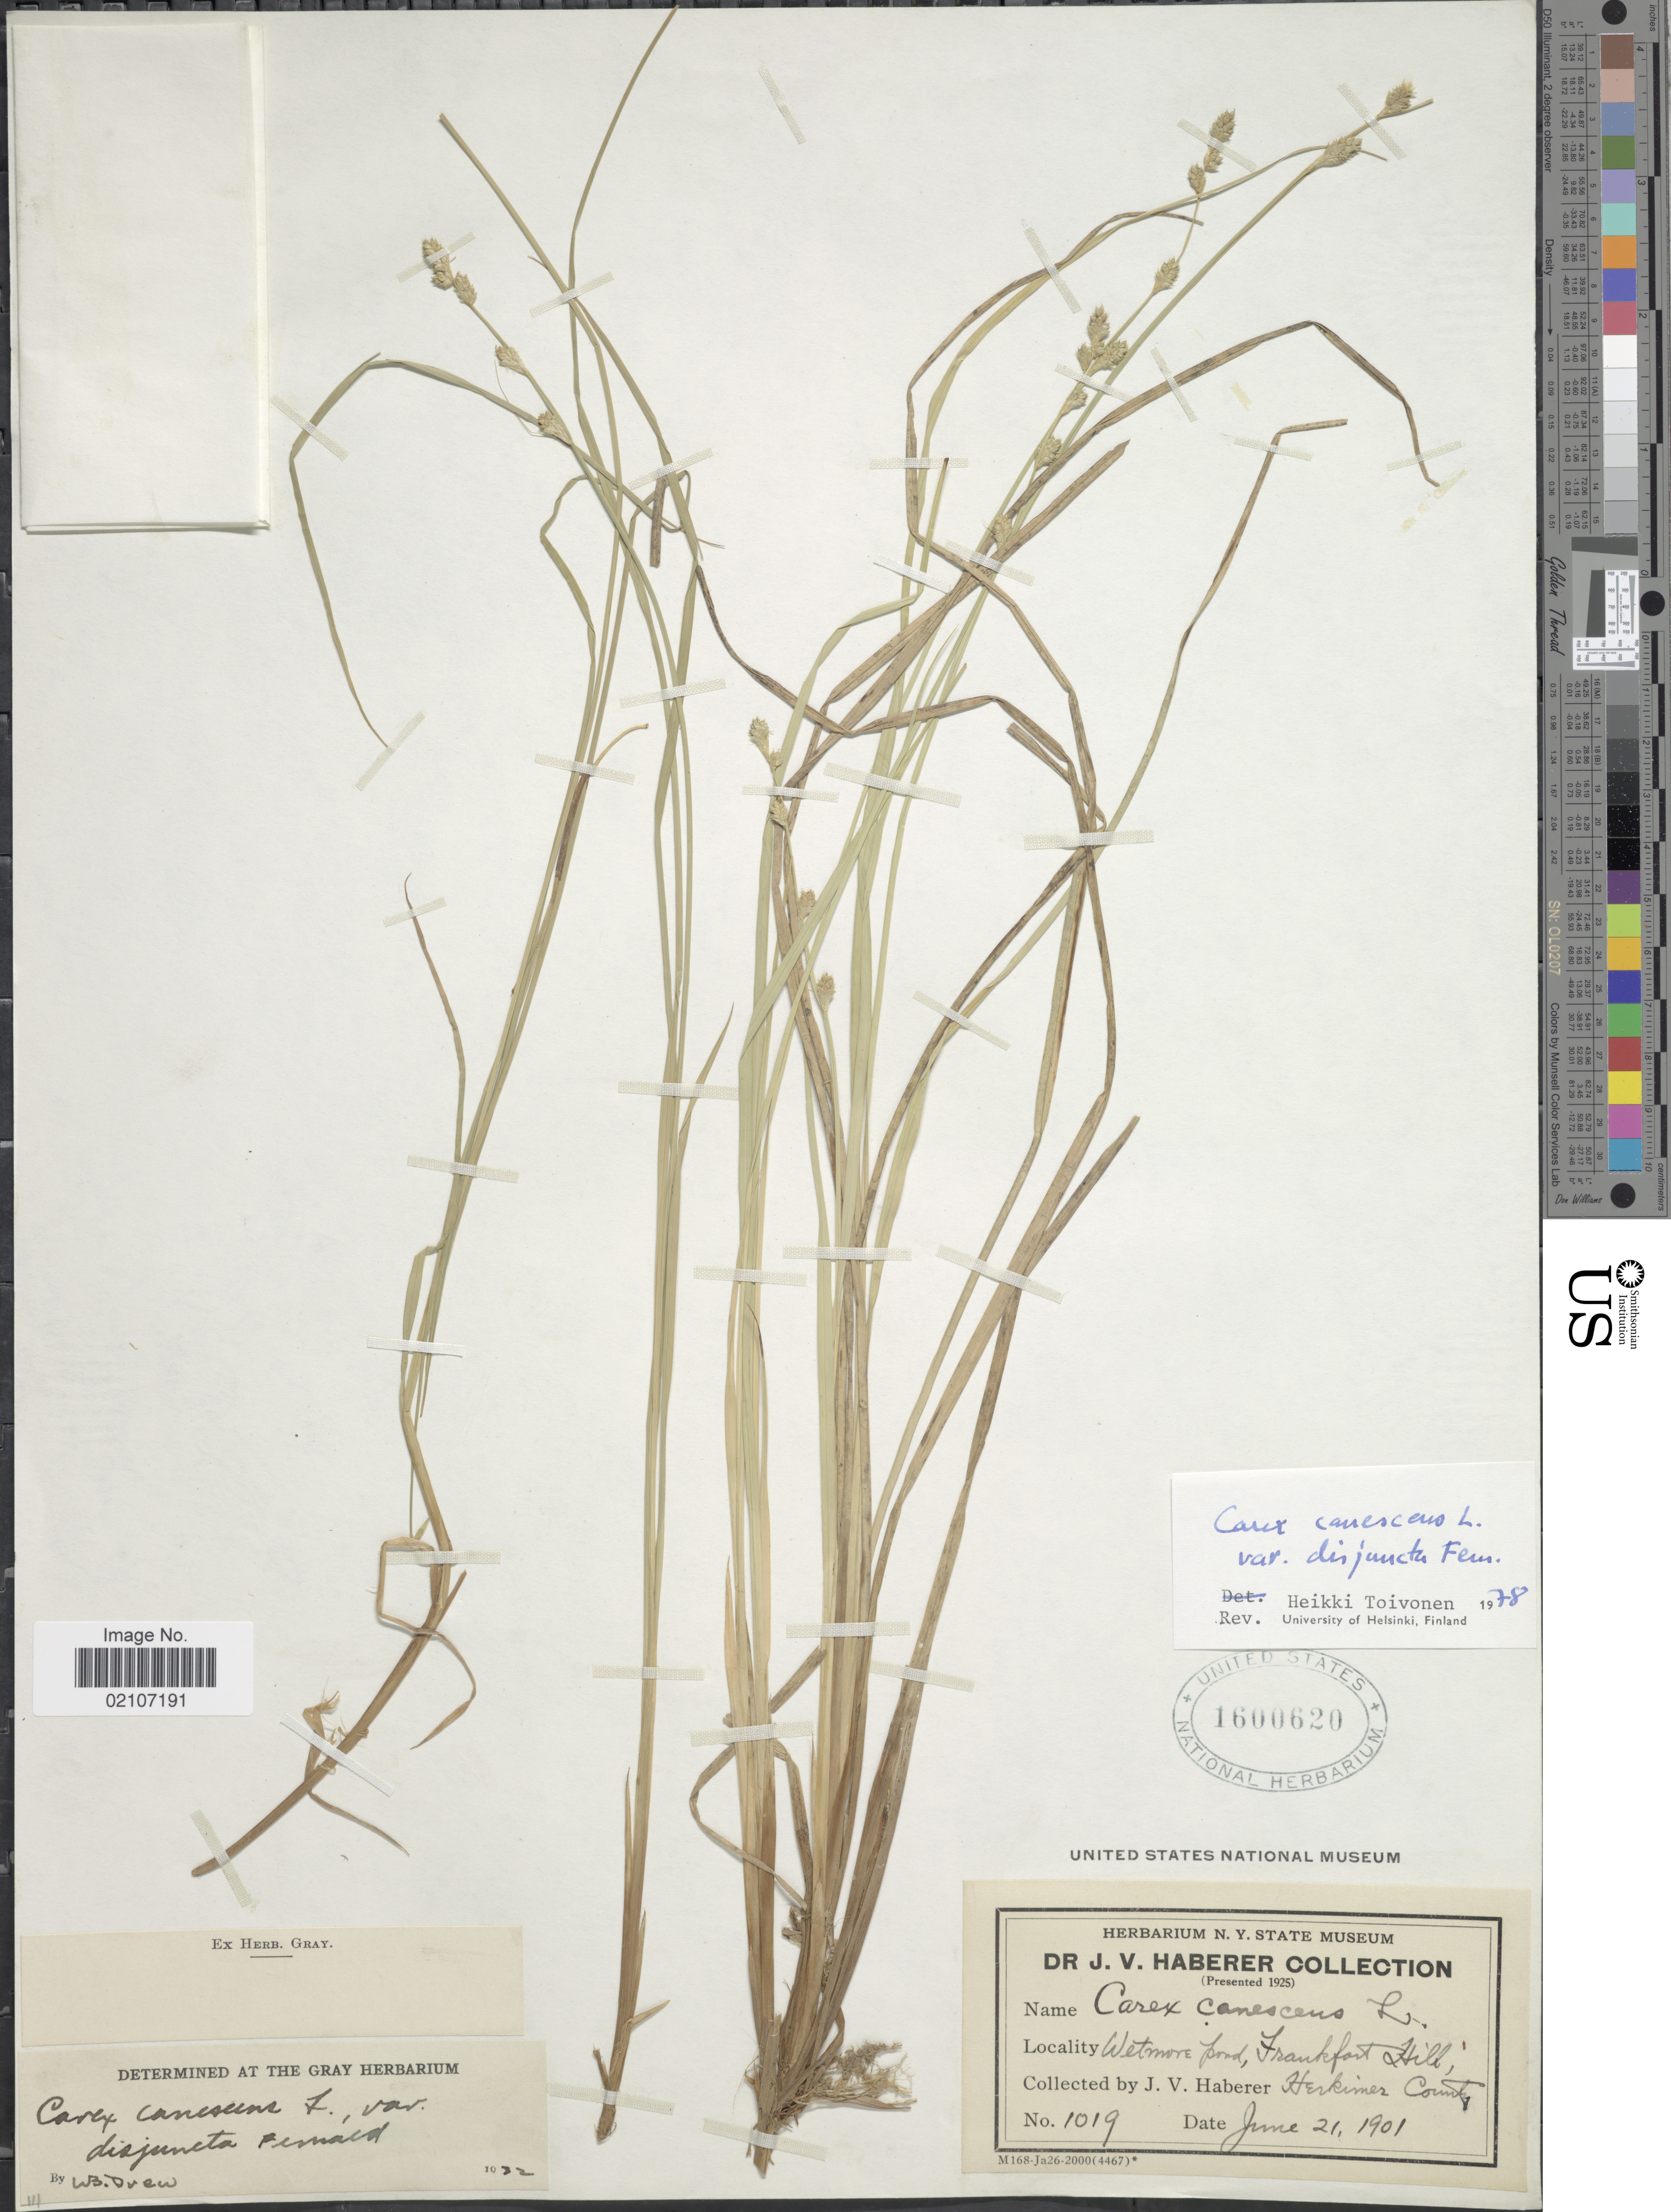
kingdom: Plantae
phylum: Tracheophyta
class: Liliopsida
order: Poales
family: Cyperaceae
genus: Carex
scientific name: Carex canescens var. disjuncta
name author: Fernald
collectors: J. V. Haberer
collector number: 1019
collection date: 1901-06-21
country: United States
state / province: New York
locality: Wetmore pond, Frankfort Hill, Herkimer County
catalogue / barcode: US 1600620